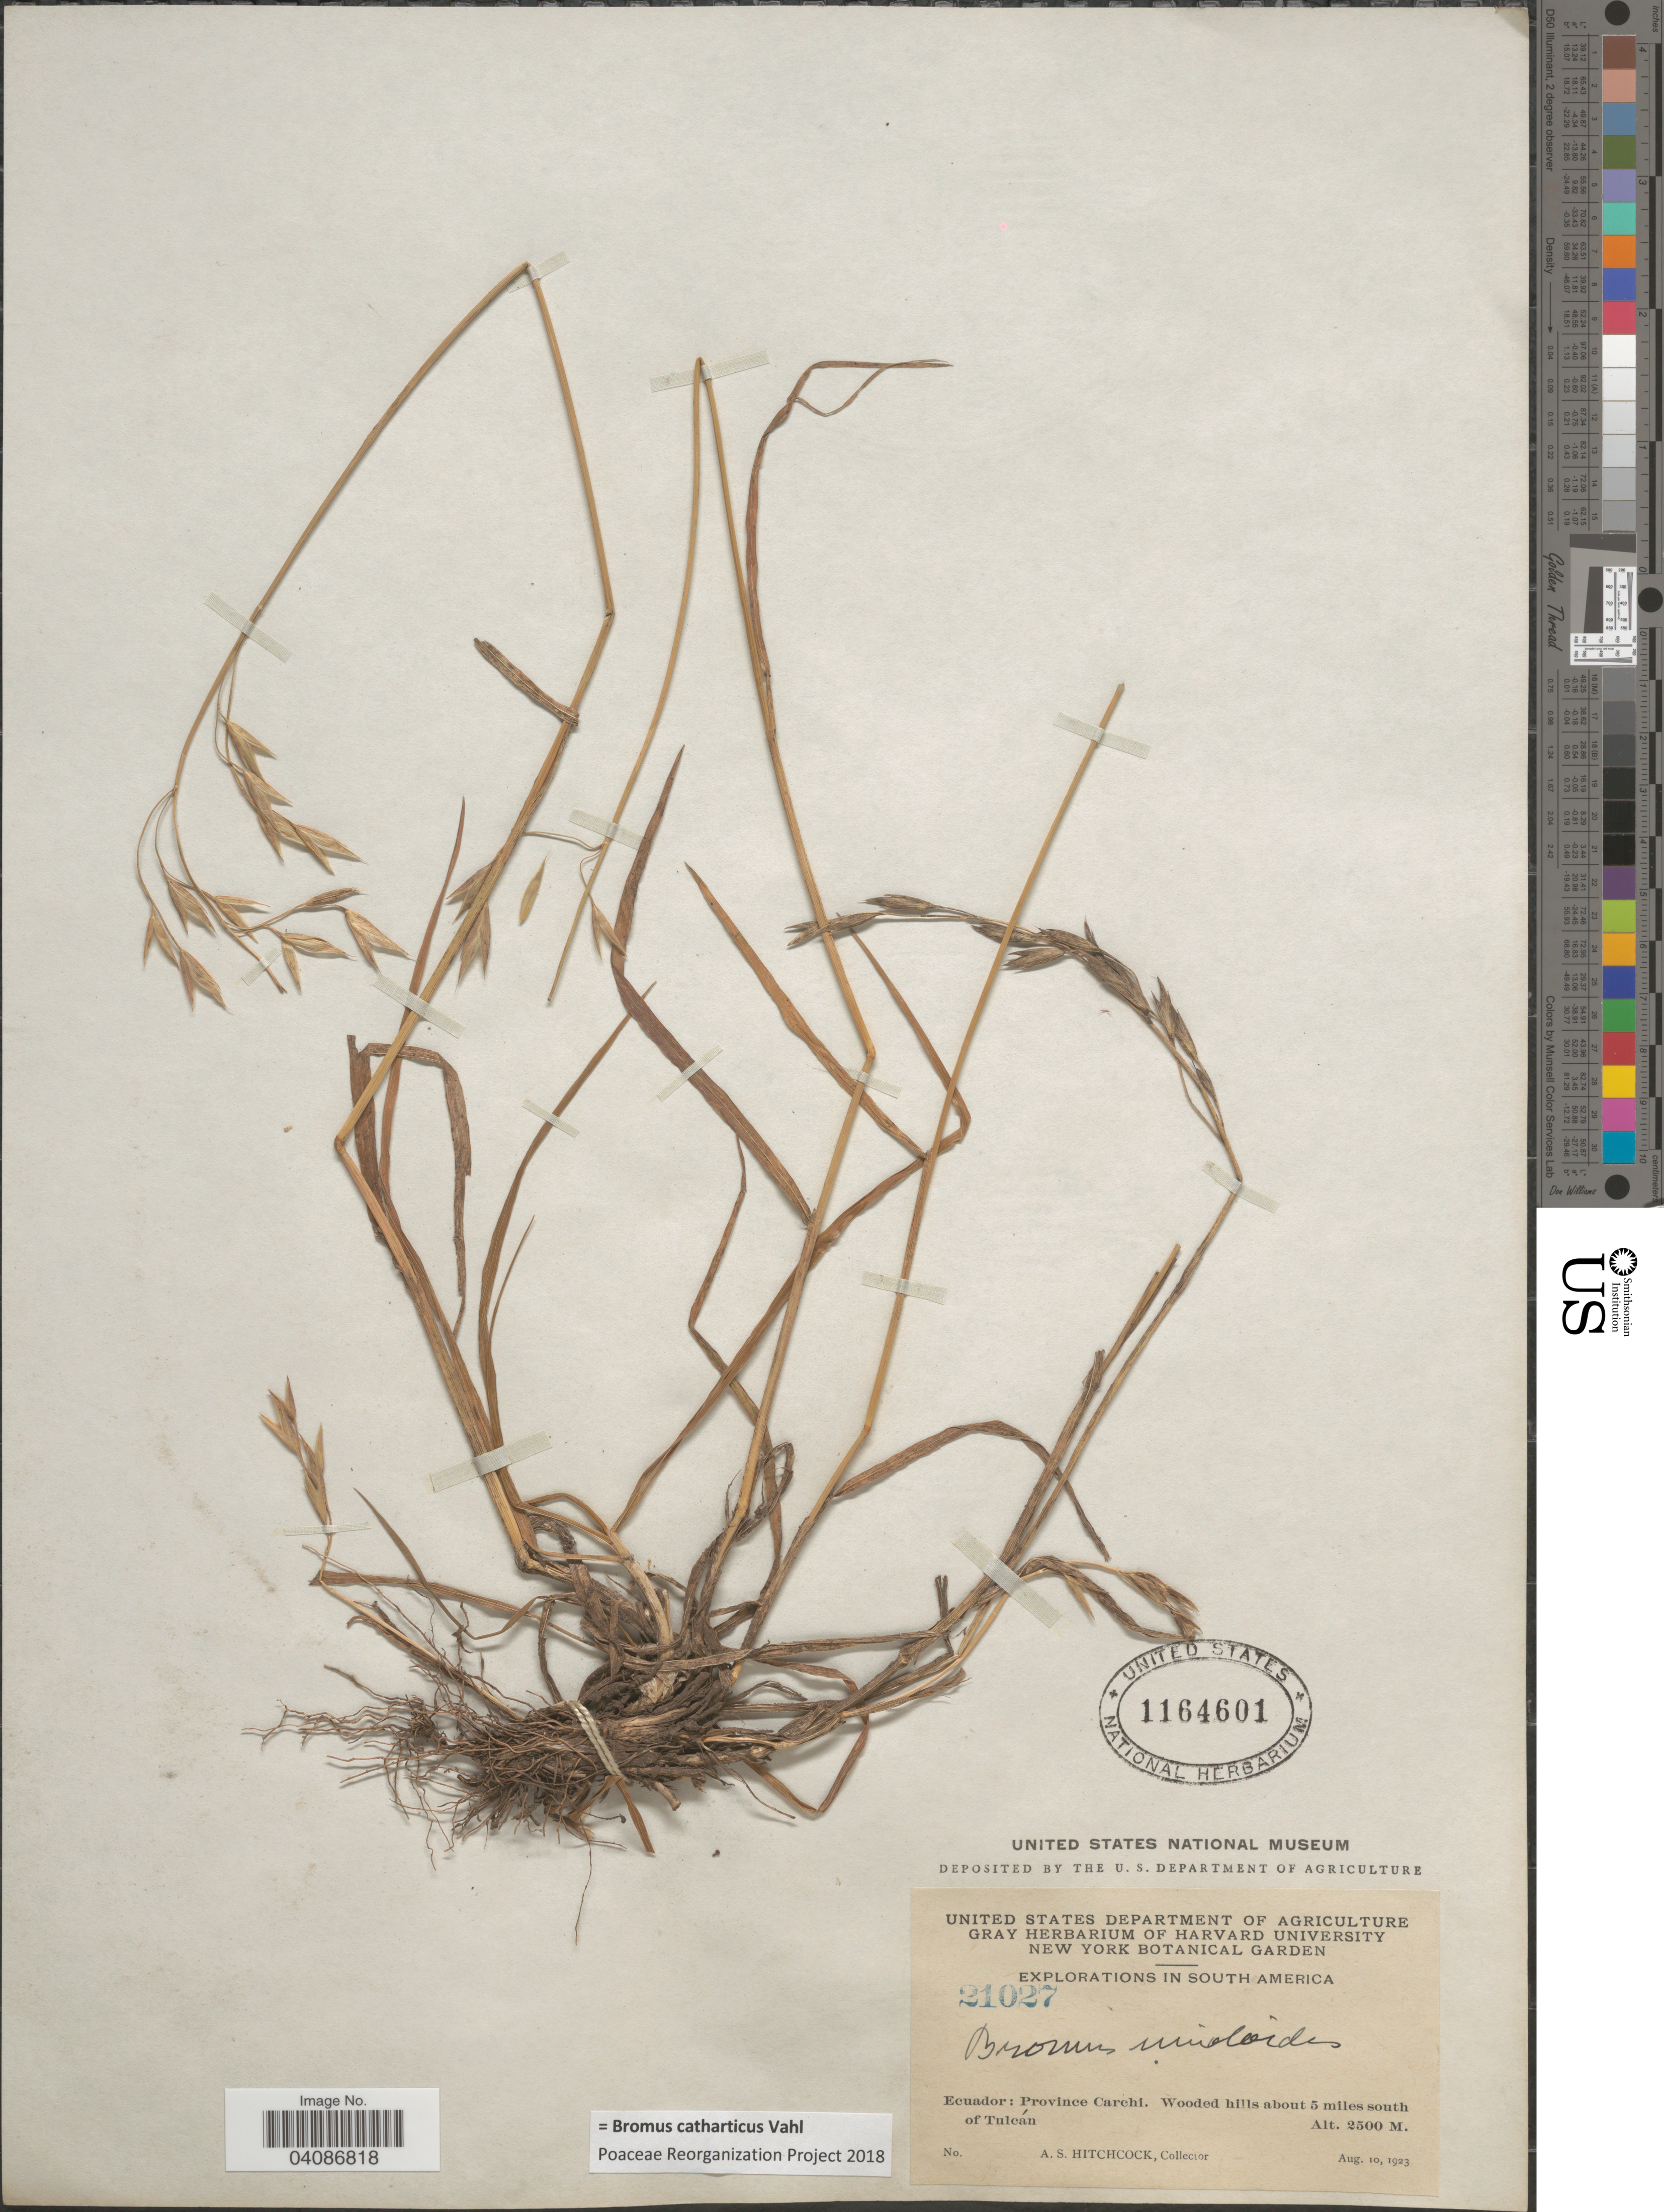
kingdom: Plantae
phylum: Tracheophyta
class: Liliopsida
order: Poales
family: Poaceae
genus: Bromus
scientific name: Bromus catharticus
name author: Vahl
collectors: A. S. Hitchcock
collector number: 21027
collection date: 1923-08-10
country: Ecuador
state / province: Carchi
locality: Explorations in South America. Wooded hills about 5 miles south of Tulcán.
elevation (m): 2500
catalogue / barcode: US 1164601